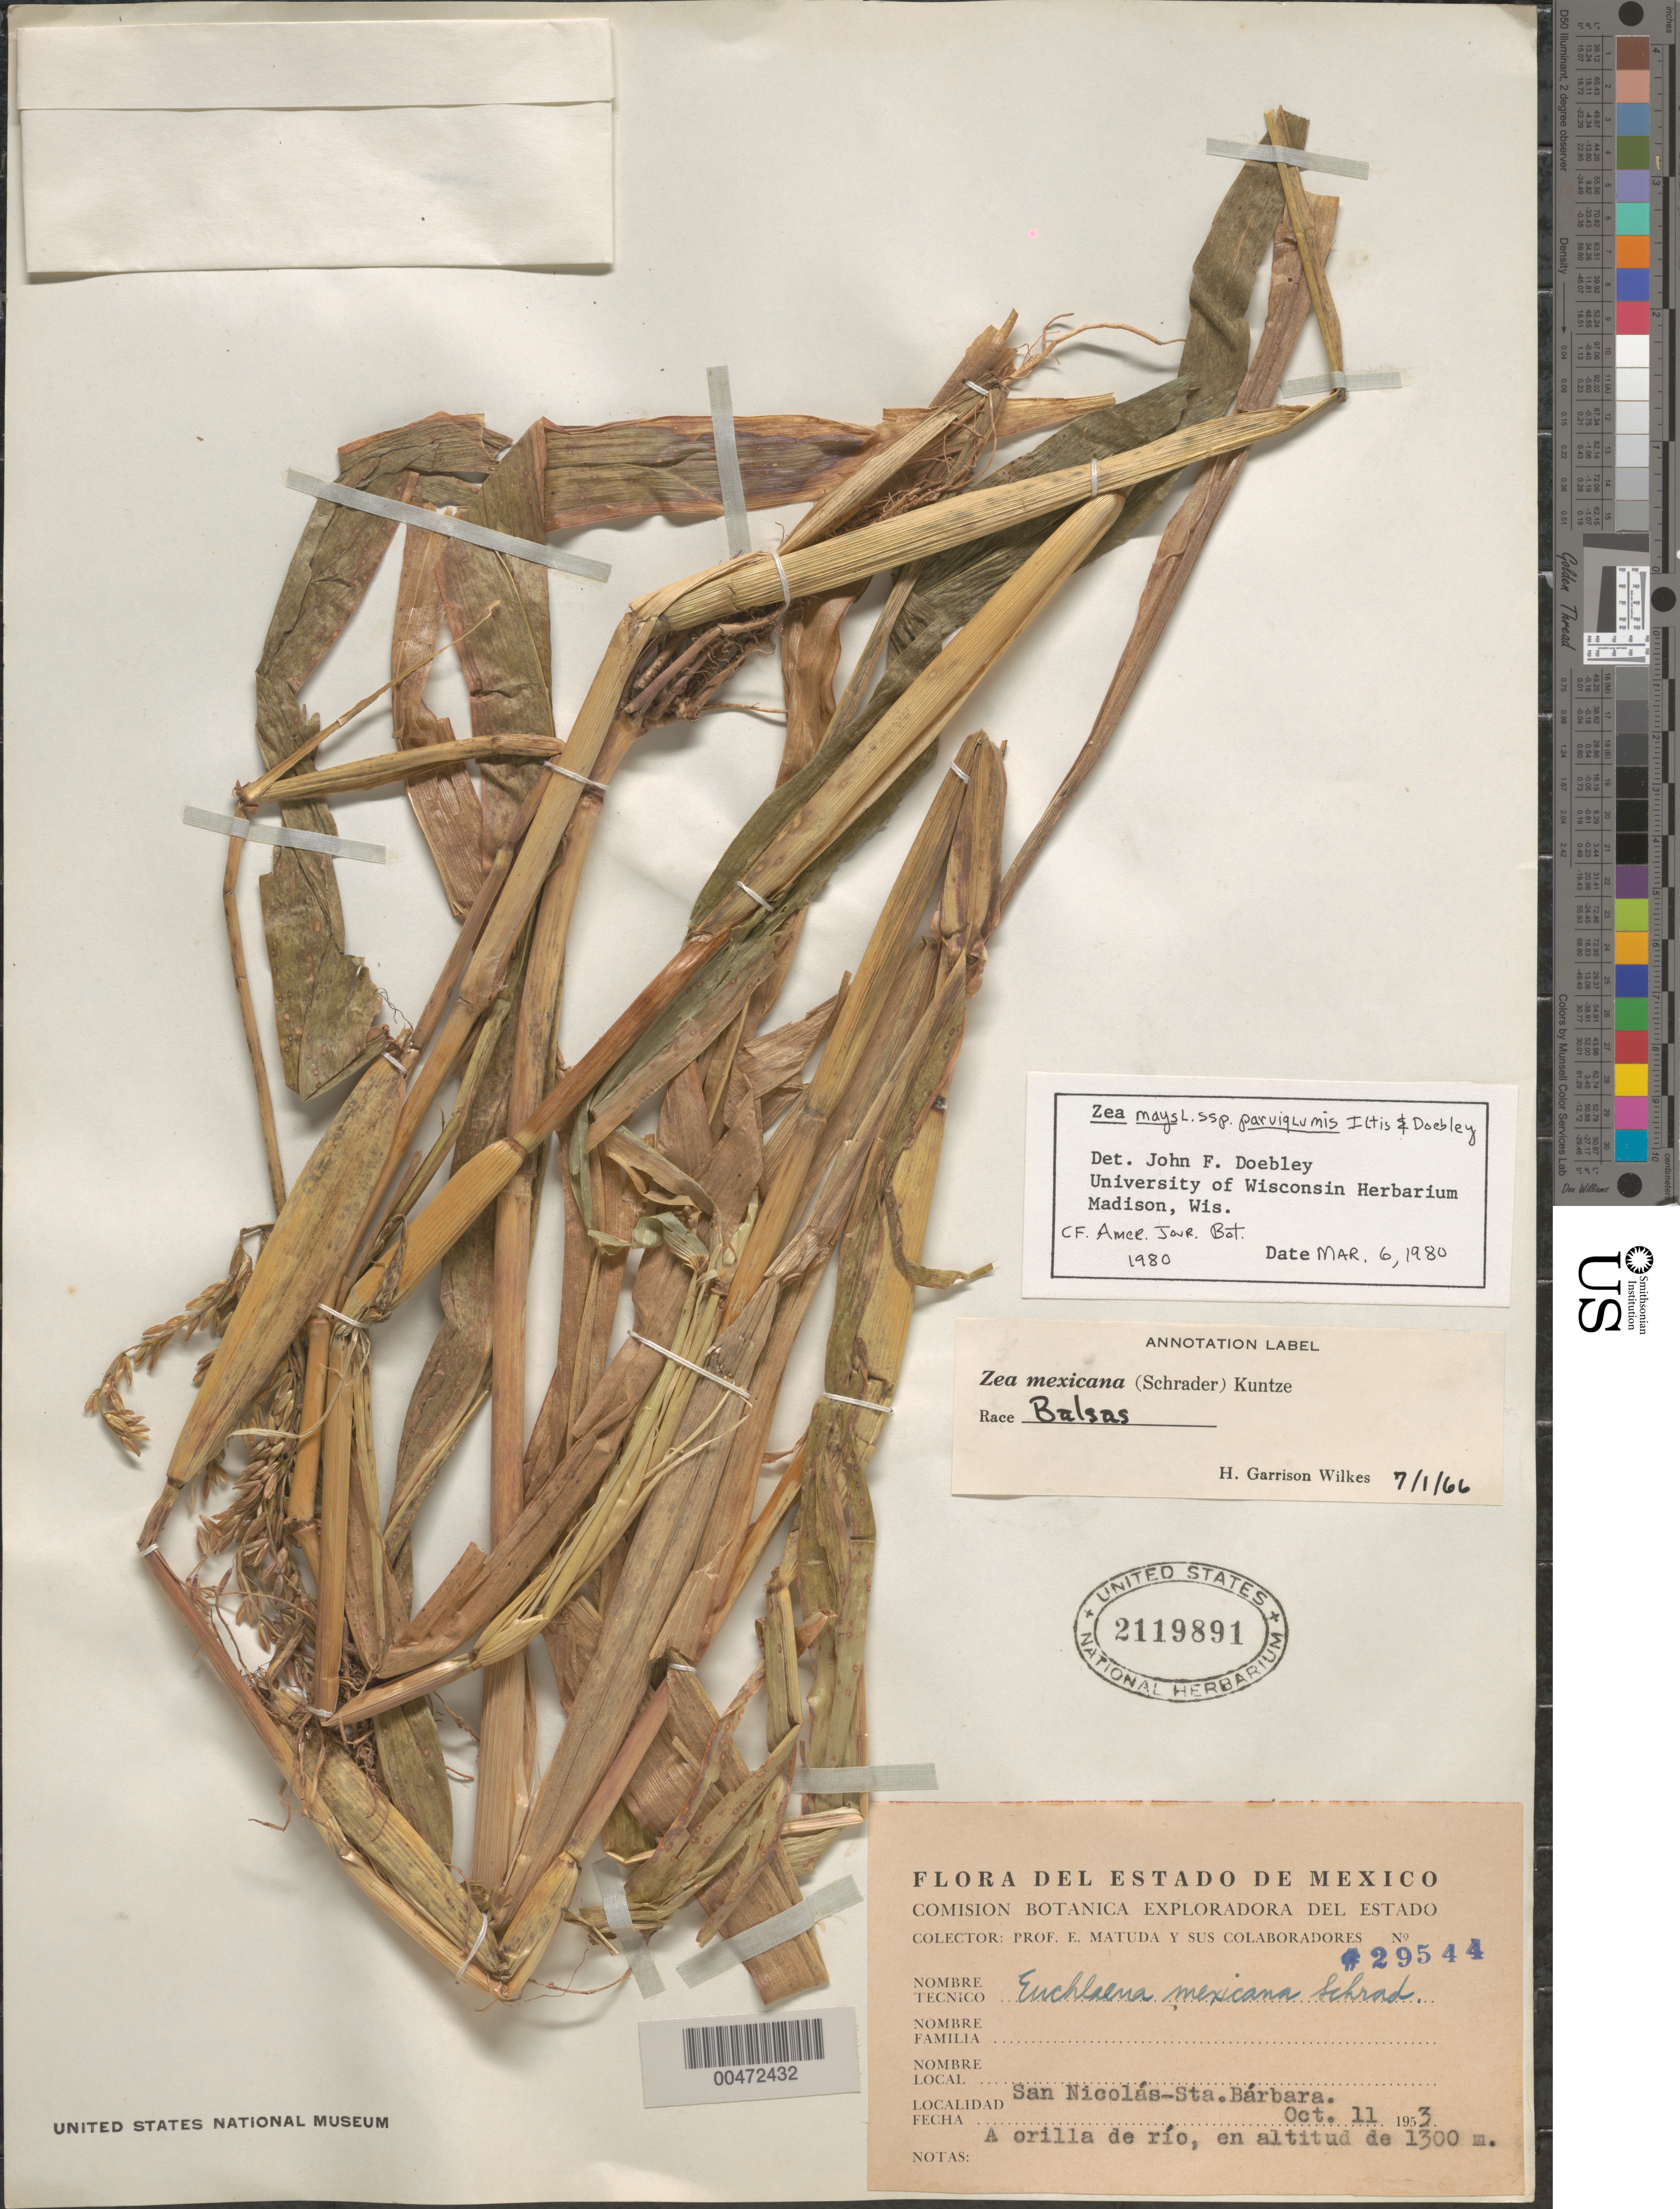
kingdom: Plantae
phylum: Tracheophyta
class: Liliopsida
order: Poales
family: Poaceae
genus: Zea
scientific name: Zea mays subsp. parviglumis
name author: Iltis & Doebley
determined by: Doebley, John F.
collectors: E. Matuda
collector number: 29544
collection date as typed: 11 Oct 1953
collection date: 1953-10-11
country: Mexico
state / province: México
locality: San Nicolás - Sta. Bárbara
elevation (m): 1300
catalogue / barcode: US 2119891